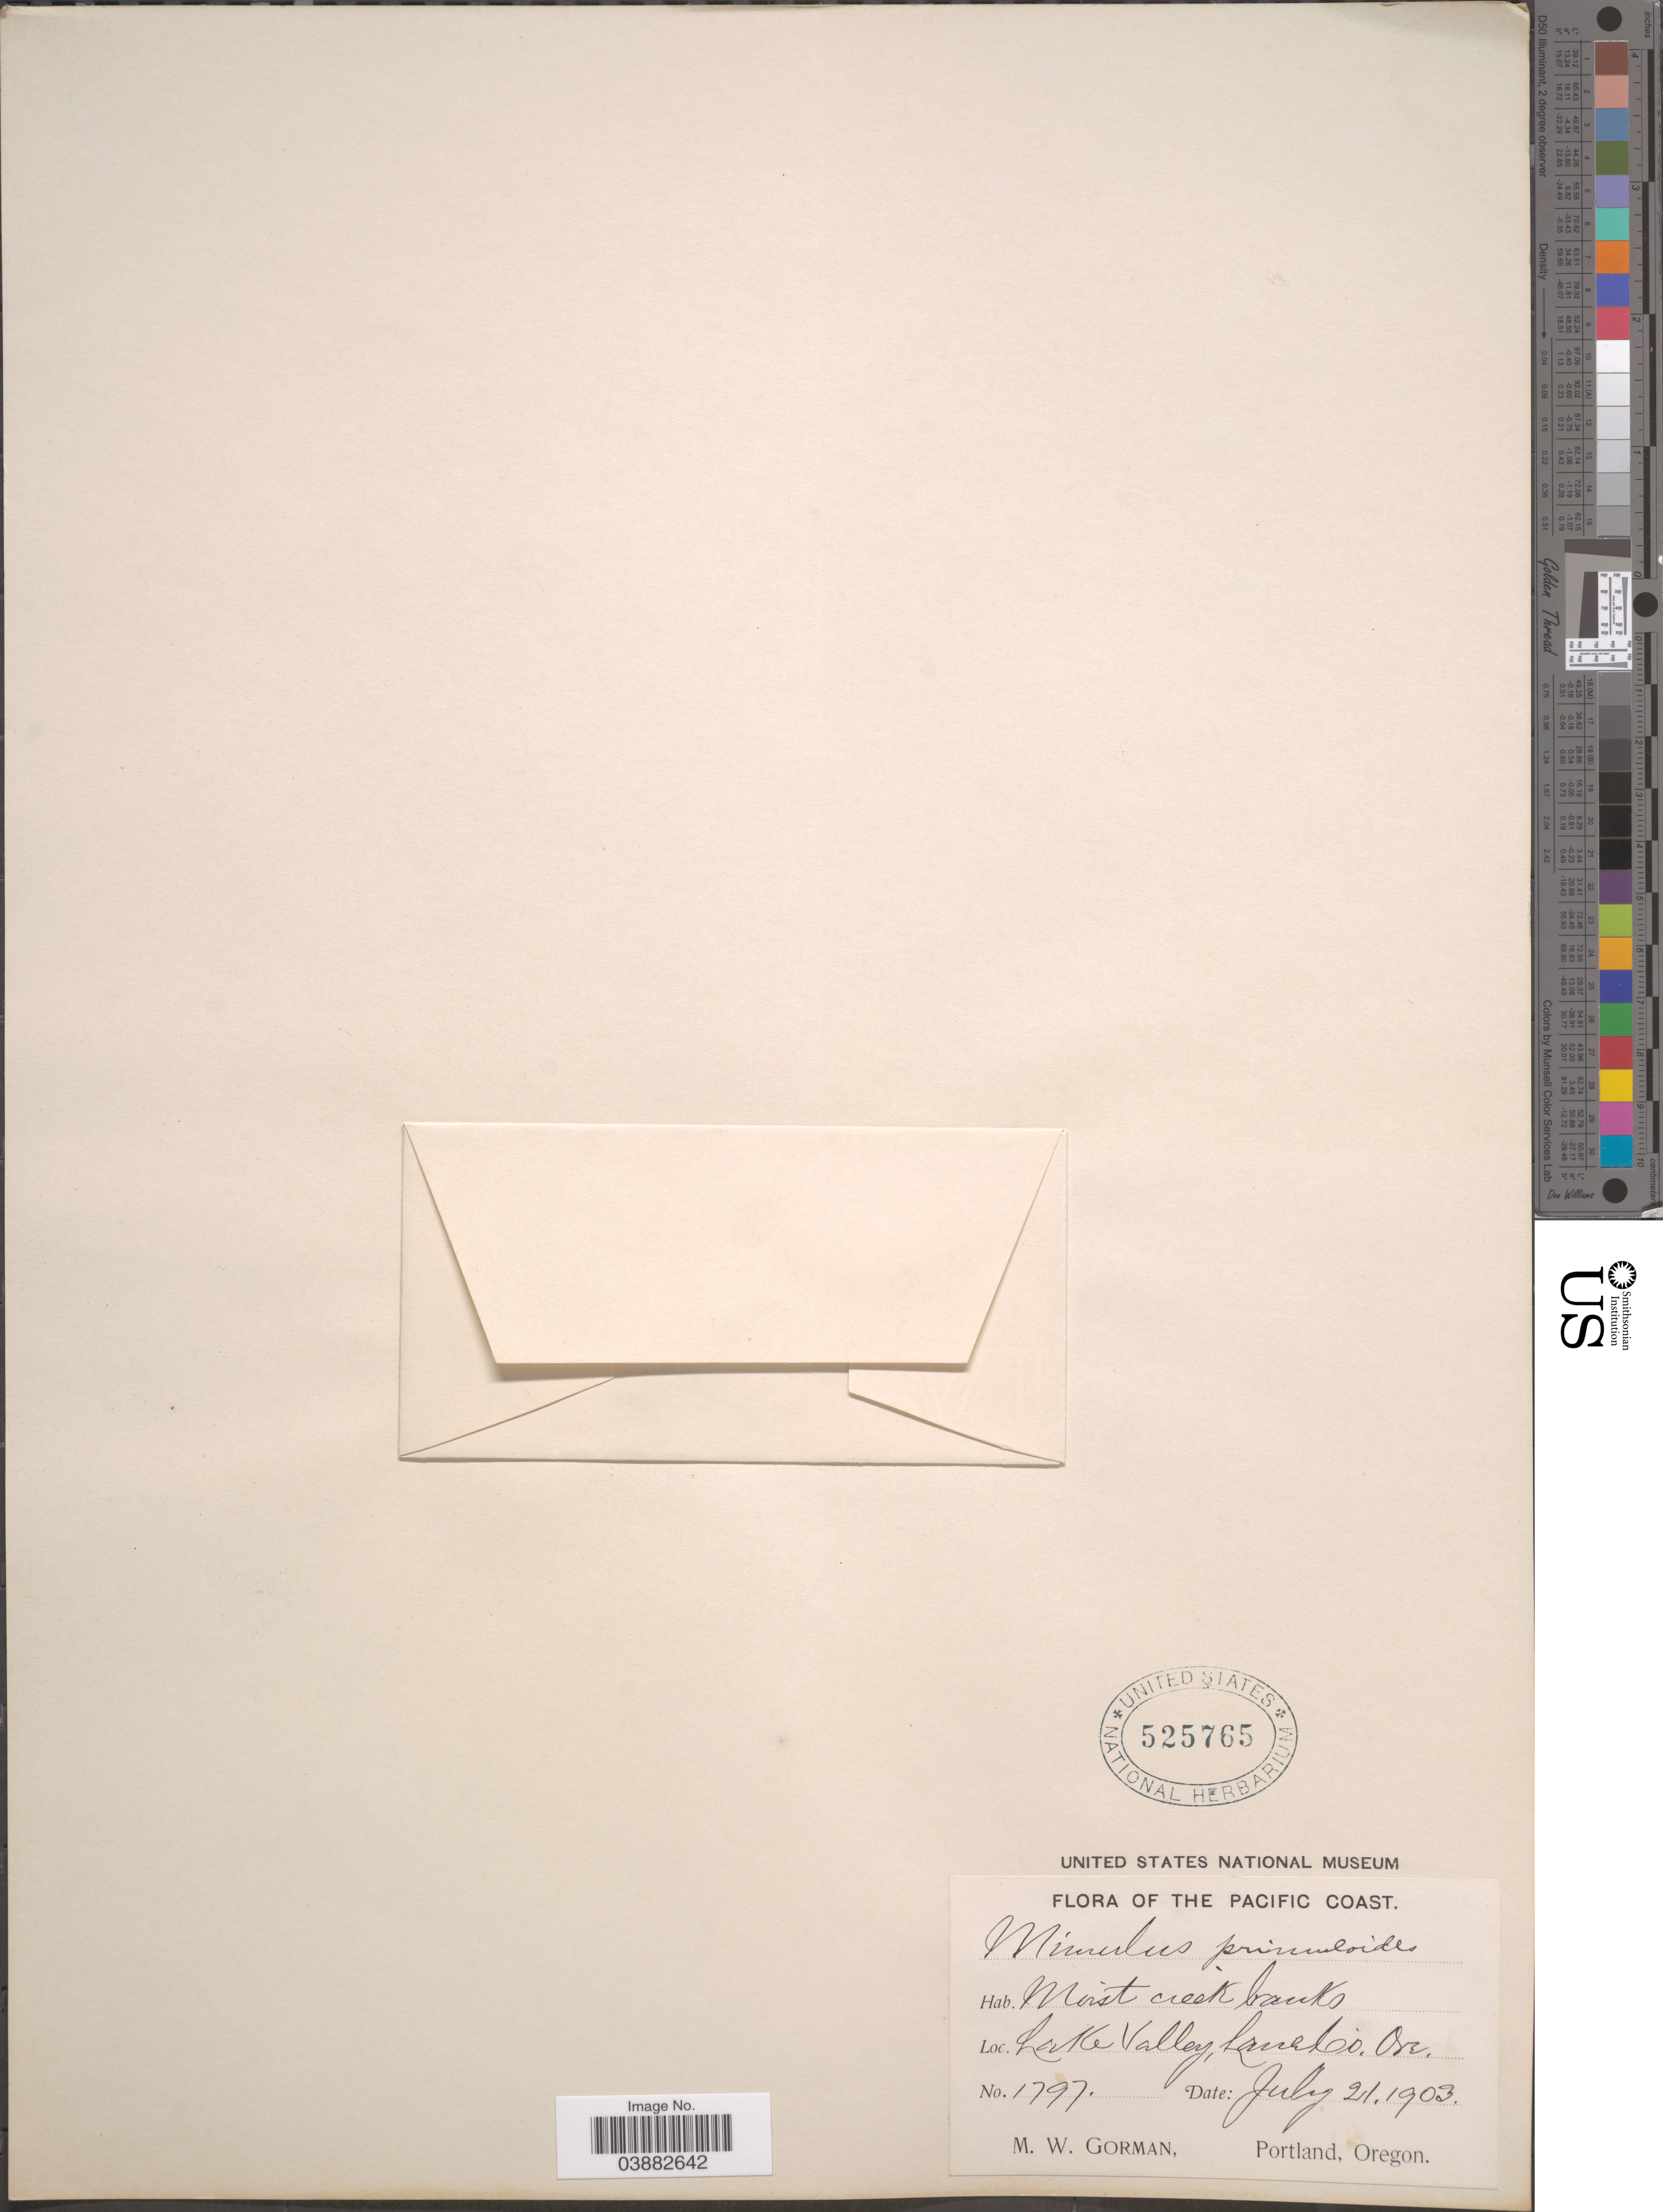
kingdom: Plantae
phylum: Tracheophyta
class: Magnoliopsida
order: Lamiales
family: Phrymaceae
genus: Mimulus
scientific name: Mimulus primuloides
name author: Benth.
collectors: M. W. Gorman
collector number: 1797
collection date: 1903-07-21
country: United States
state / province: Oregon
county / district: Lane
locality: The Pacific Coast. Lake Valley, Lane Co.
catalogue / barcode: US 525765